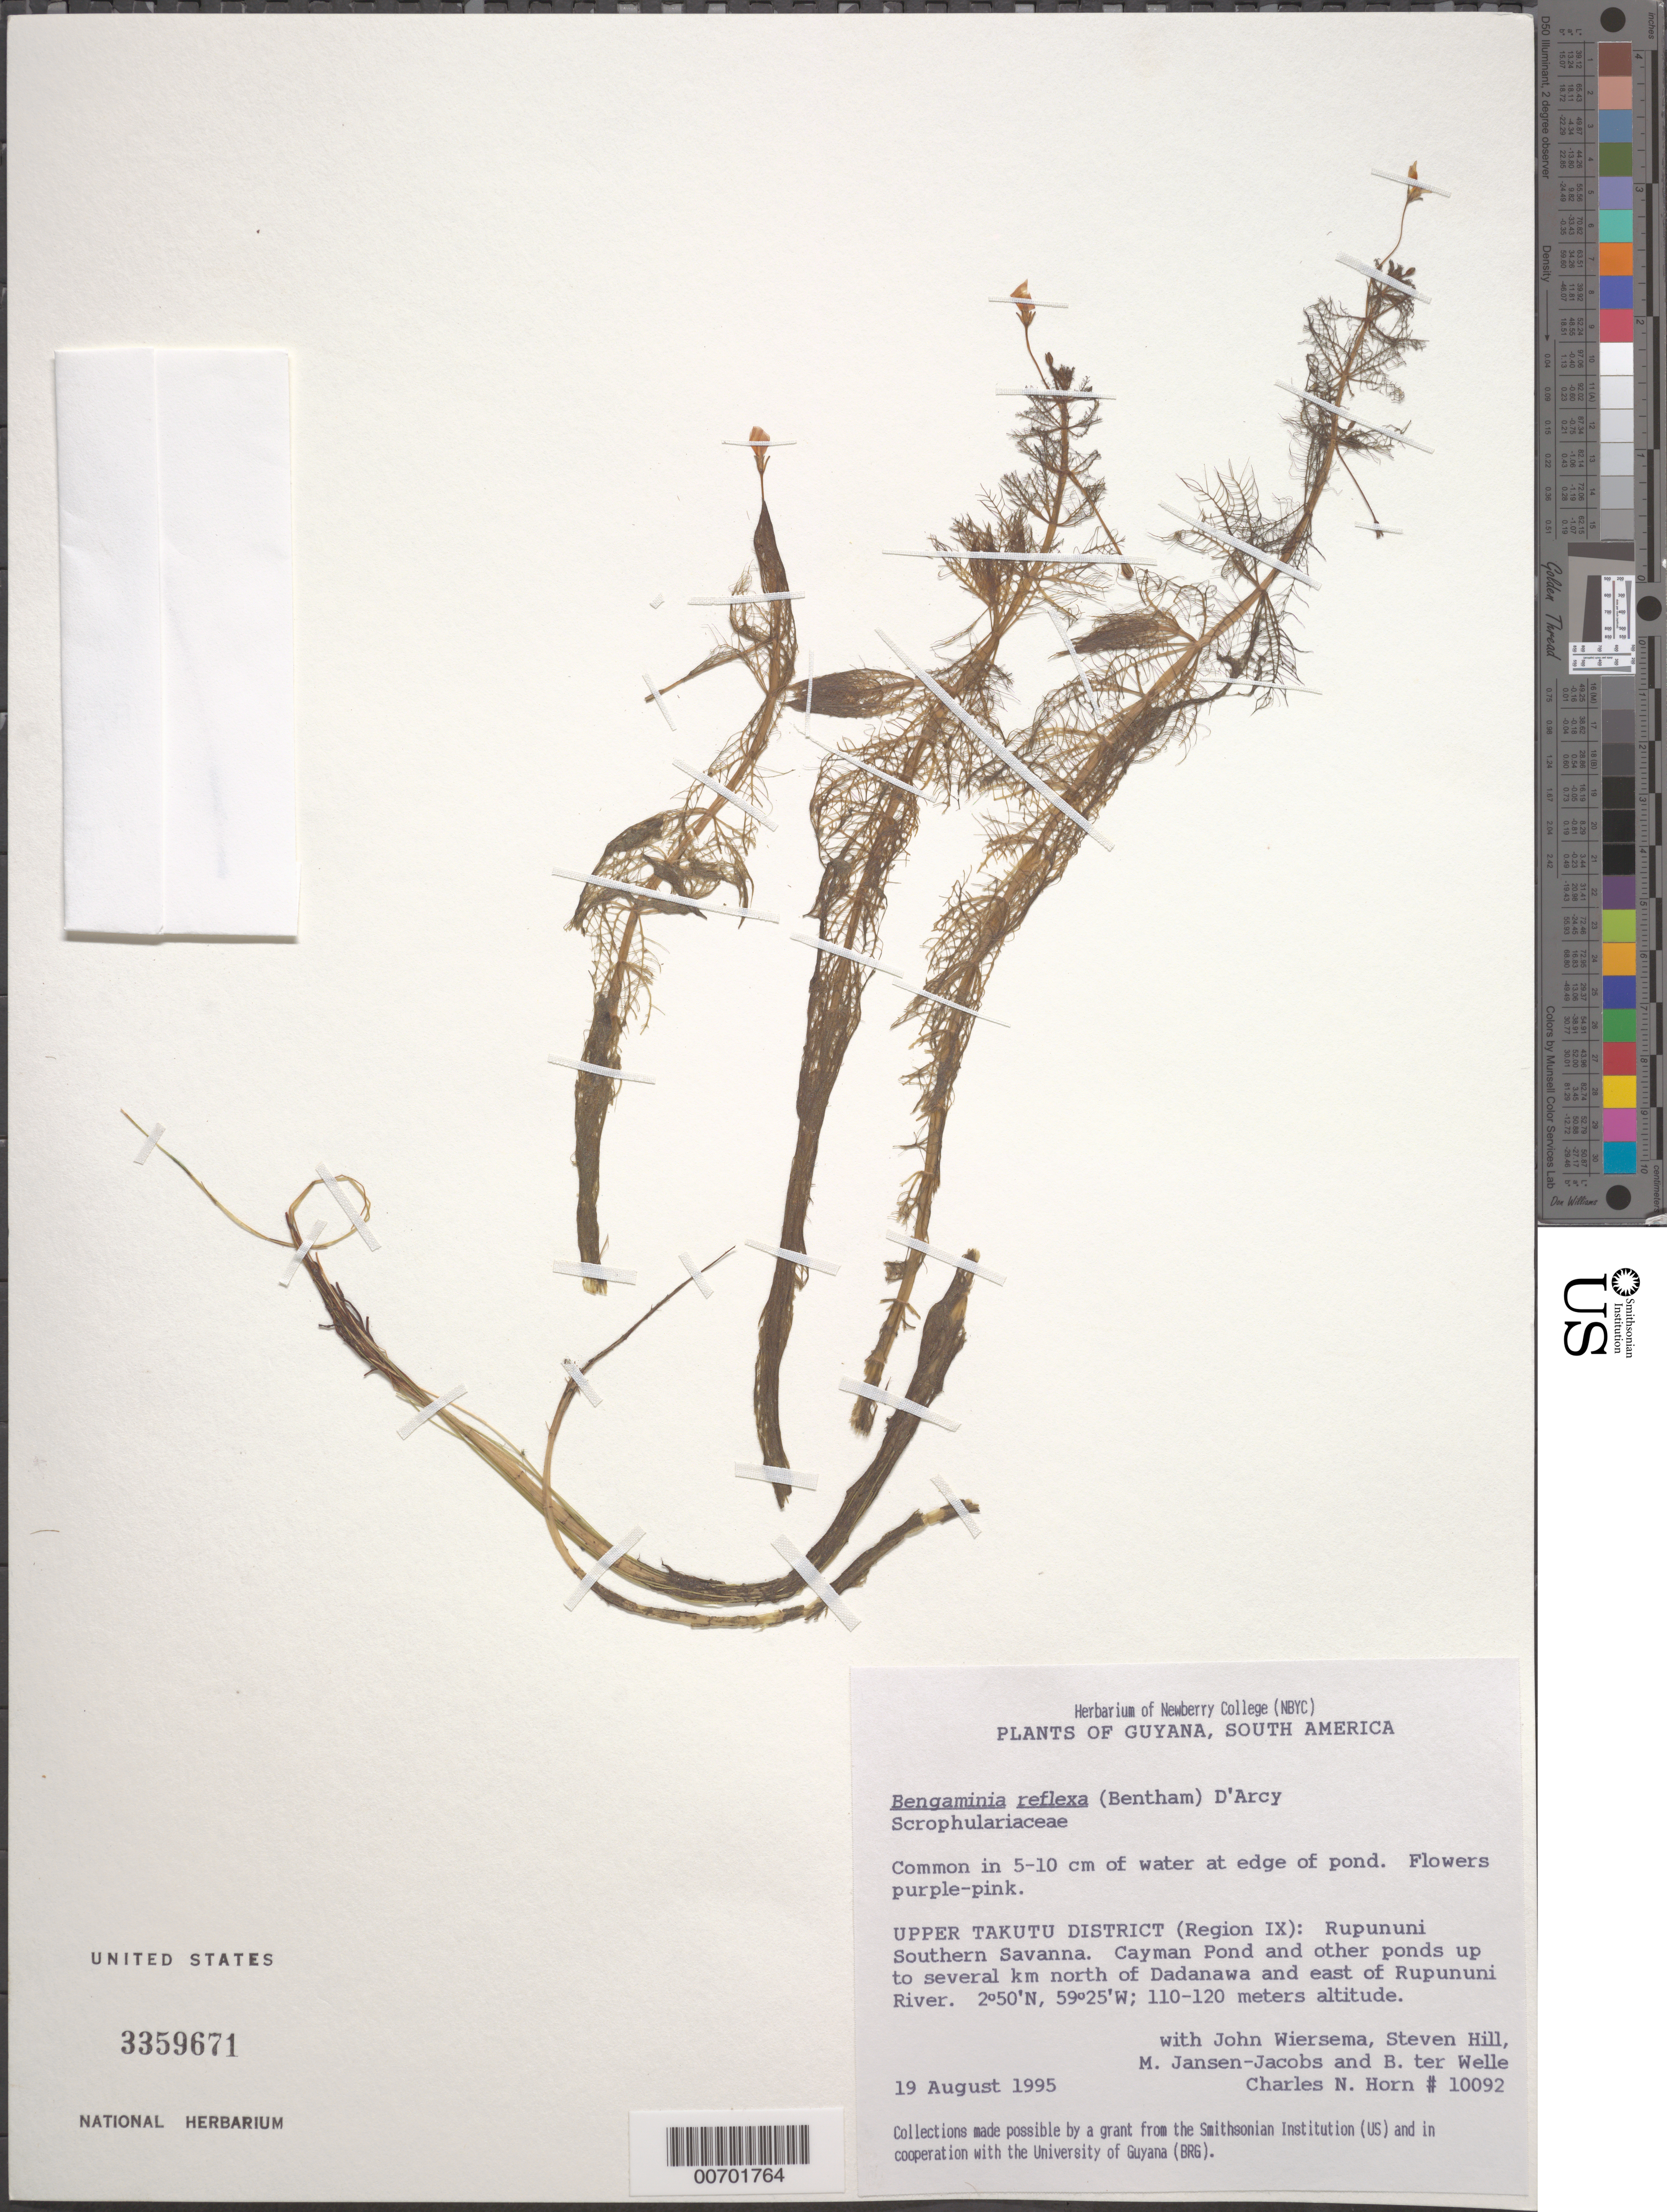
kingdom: Plantae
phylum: Tracheophyta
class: Magnoliopsida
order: Lamiales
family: Plantaginaceae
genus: Benjaminia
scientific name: Benjaminia reflexa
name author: (Benth.) D'Arcy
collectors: C. N. Horn, J. H. Wiersema, S. Hill, Kimp, F. M. G. J. (Determiner), Jansen-Jacobs, M. J., (U), Nationaal Herbarium Nederland, Utrecht University branch (Determiner) & B. Welle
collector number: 10092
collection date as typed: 19-Aug-95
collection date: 1995-08-19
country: Guyana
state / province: U. Takutu-U. Essequibo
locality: Rupununi Southern Savanna, Cayman Pond and other ponds up to several km north of Dadanawa and east of Rupununi River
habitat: In 5-10 cm of water at edge of pond, Cayman Pond and other ponds up to several km N of Dadanawa and E of Rupununi R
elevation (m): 110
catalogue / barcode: US 3359671